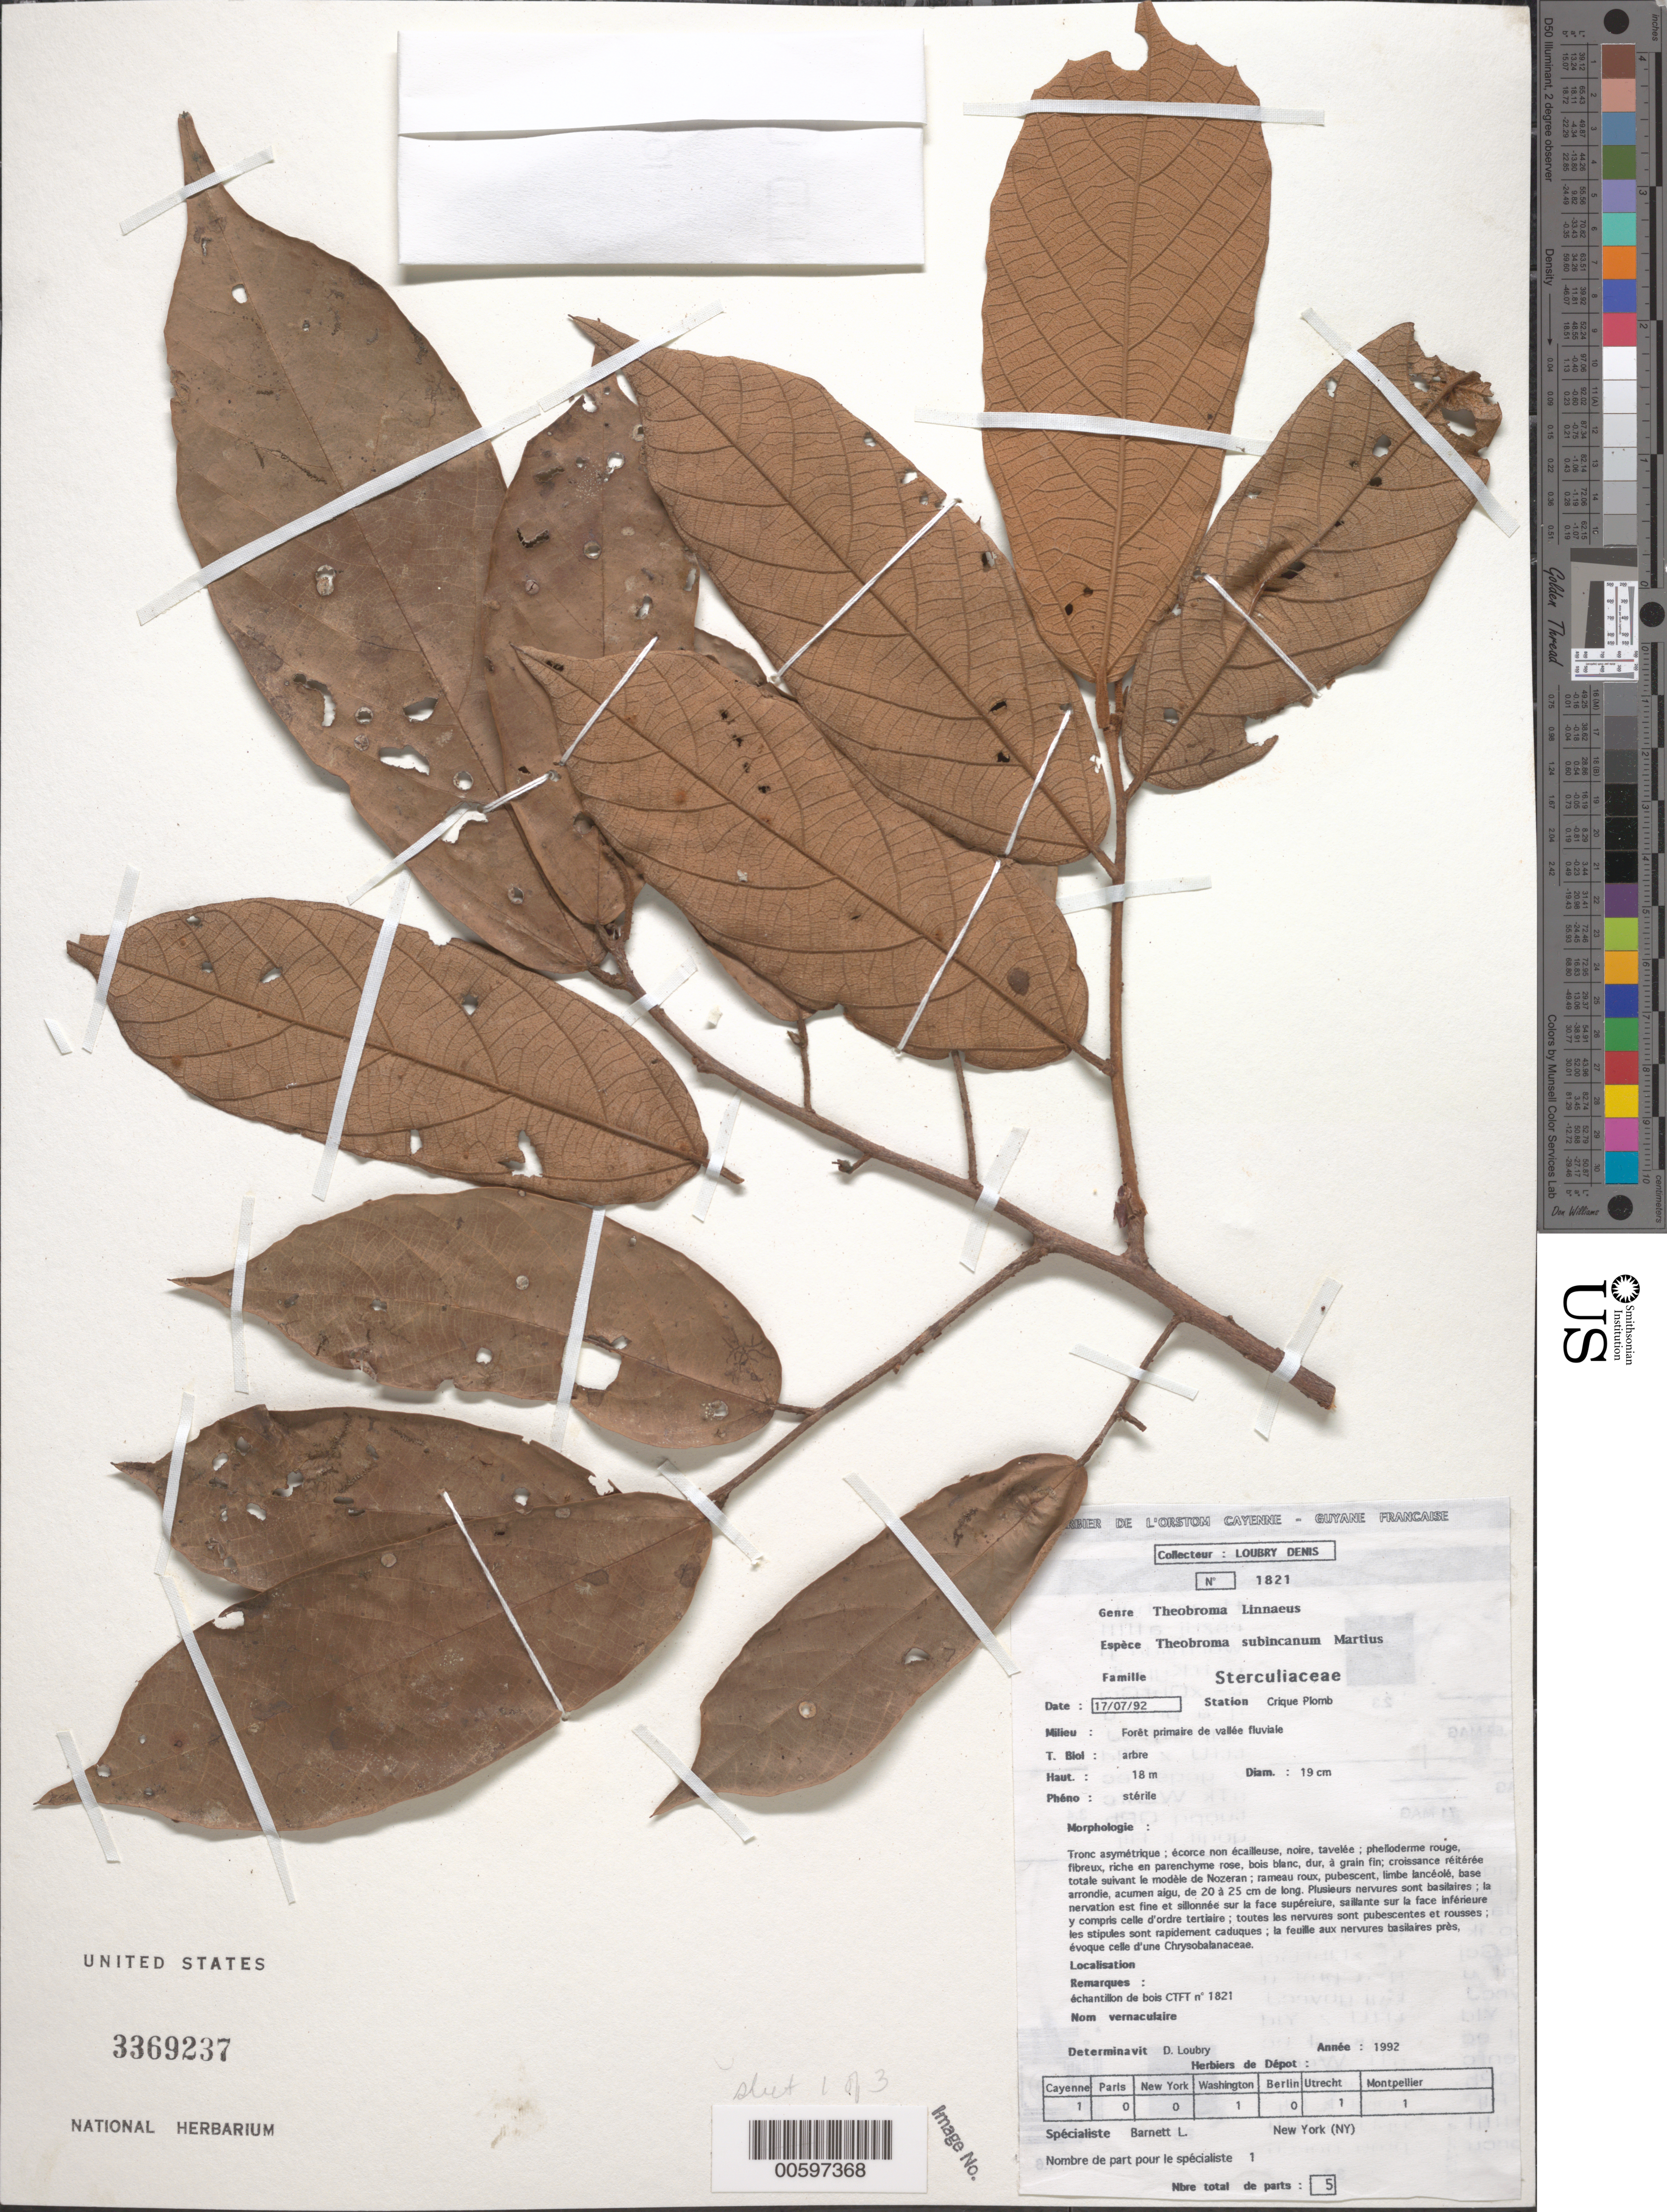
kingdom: Plantae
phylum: Tracheophyta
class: Magnoliopsida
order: Malvales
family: Malvaceae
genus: Theobroma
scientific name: Theobroma subincanum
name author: Mart.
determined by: Loubry, D.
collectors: D. Loubry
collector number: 1821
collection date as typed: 17 Jul 1992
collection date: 1992-07-17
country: French Guiana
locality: Crique Plomb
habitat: Forêt primaire de vallée fluviale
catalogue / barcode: US 3379237